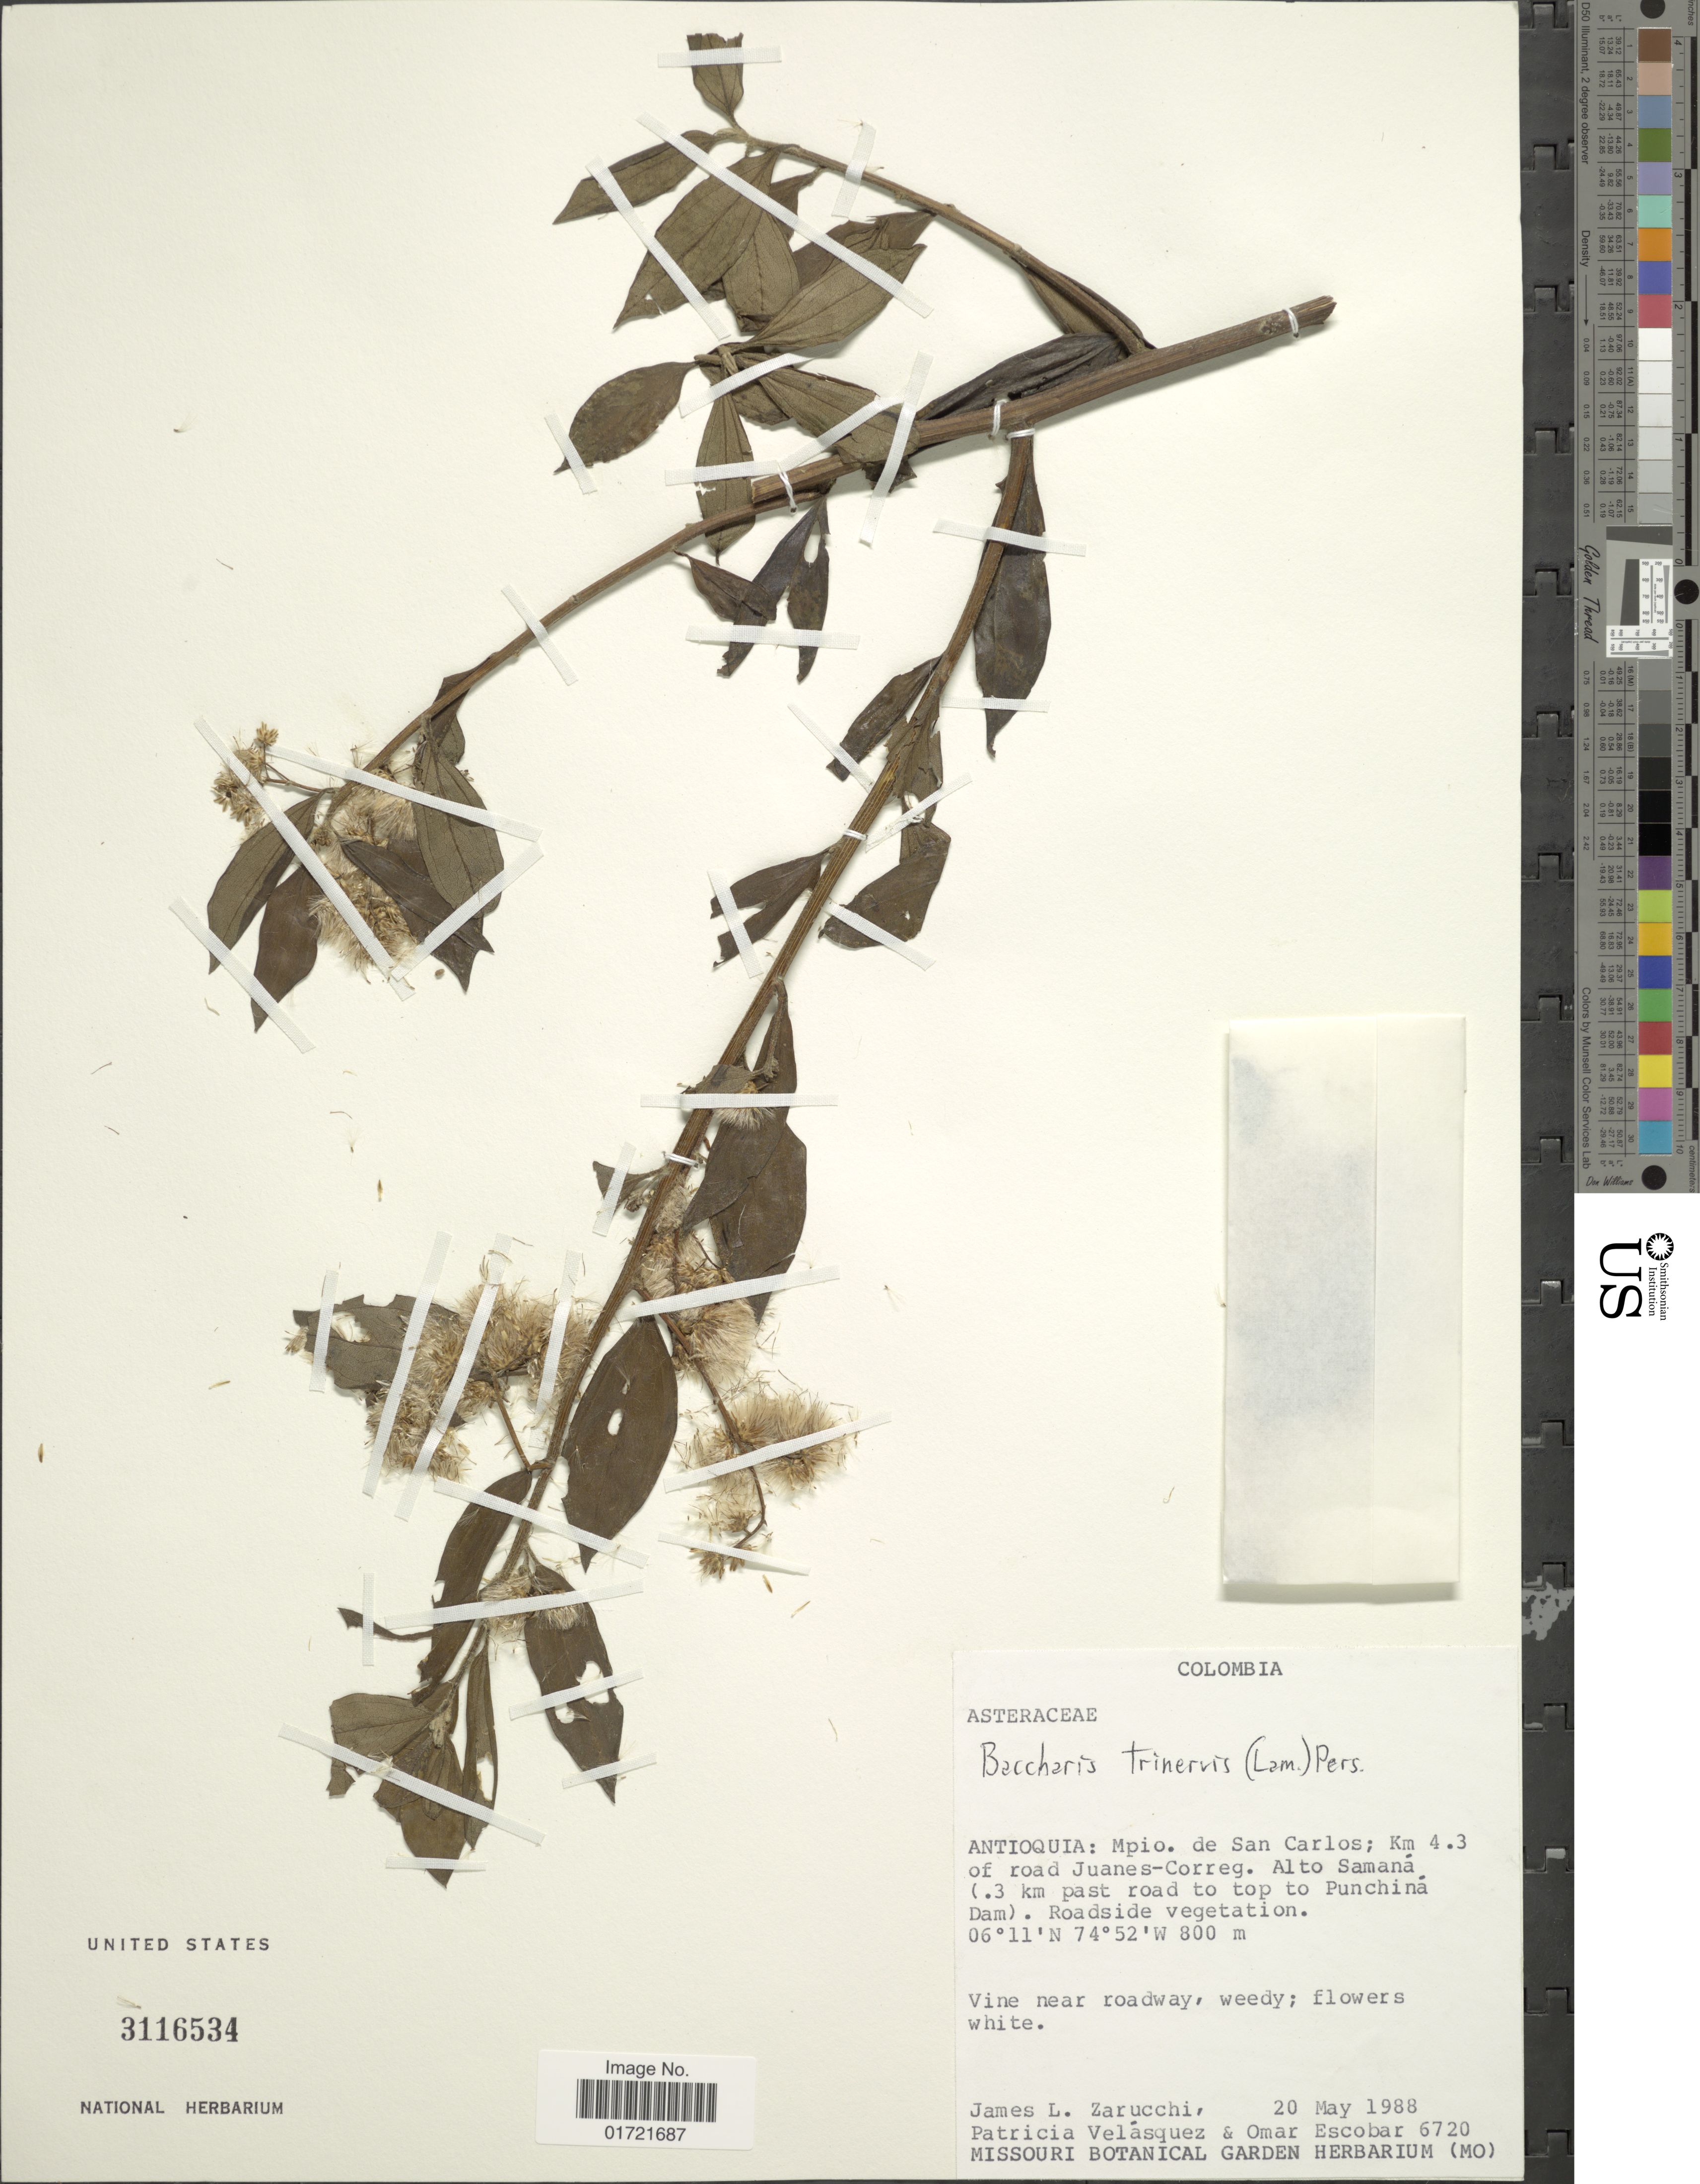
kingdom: Plantae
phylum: Tracheophyta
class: Magnoliopsida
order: Asterales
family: Asteraceae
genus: Baccharis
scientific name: Baccharis trinervis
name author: (Lam.) Pers.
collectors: J. L. Zarucchi, P. Velasquez & O. D. Escobar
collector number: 6720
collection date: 1988-05-20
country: Colombia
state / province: Antioquia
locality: Antioquia: Mpio. de San Carlos; Km 4.3 of road Juanes-Correg. Alto Samana (3 km past road to top to Puchina Dam), Roadside vegetation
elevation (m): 800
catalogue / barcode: US 3116534